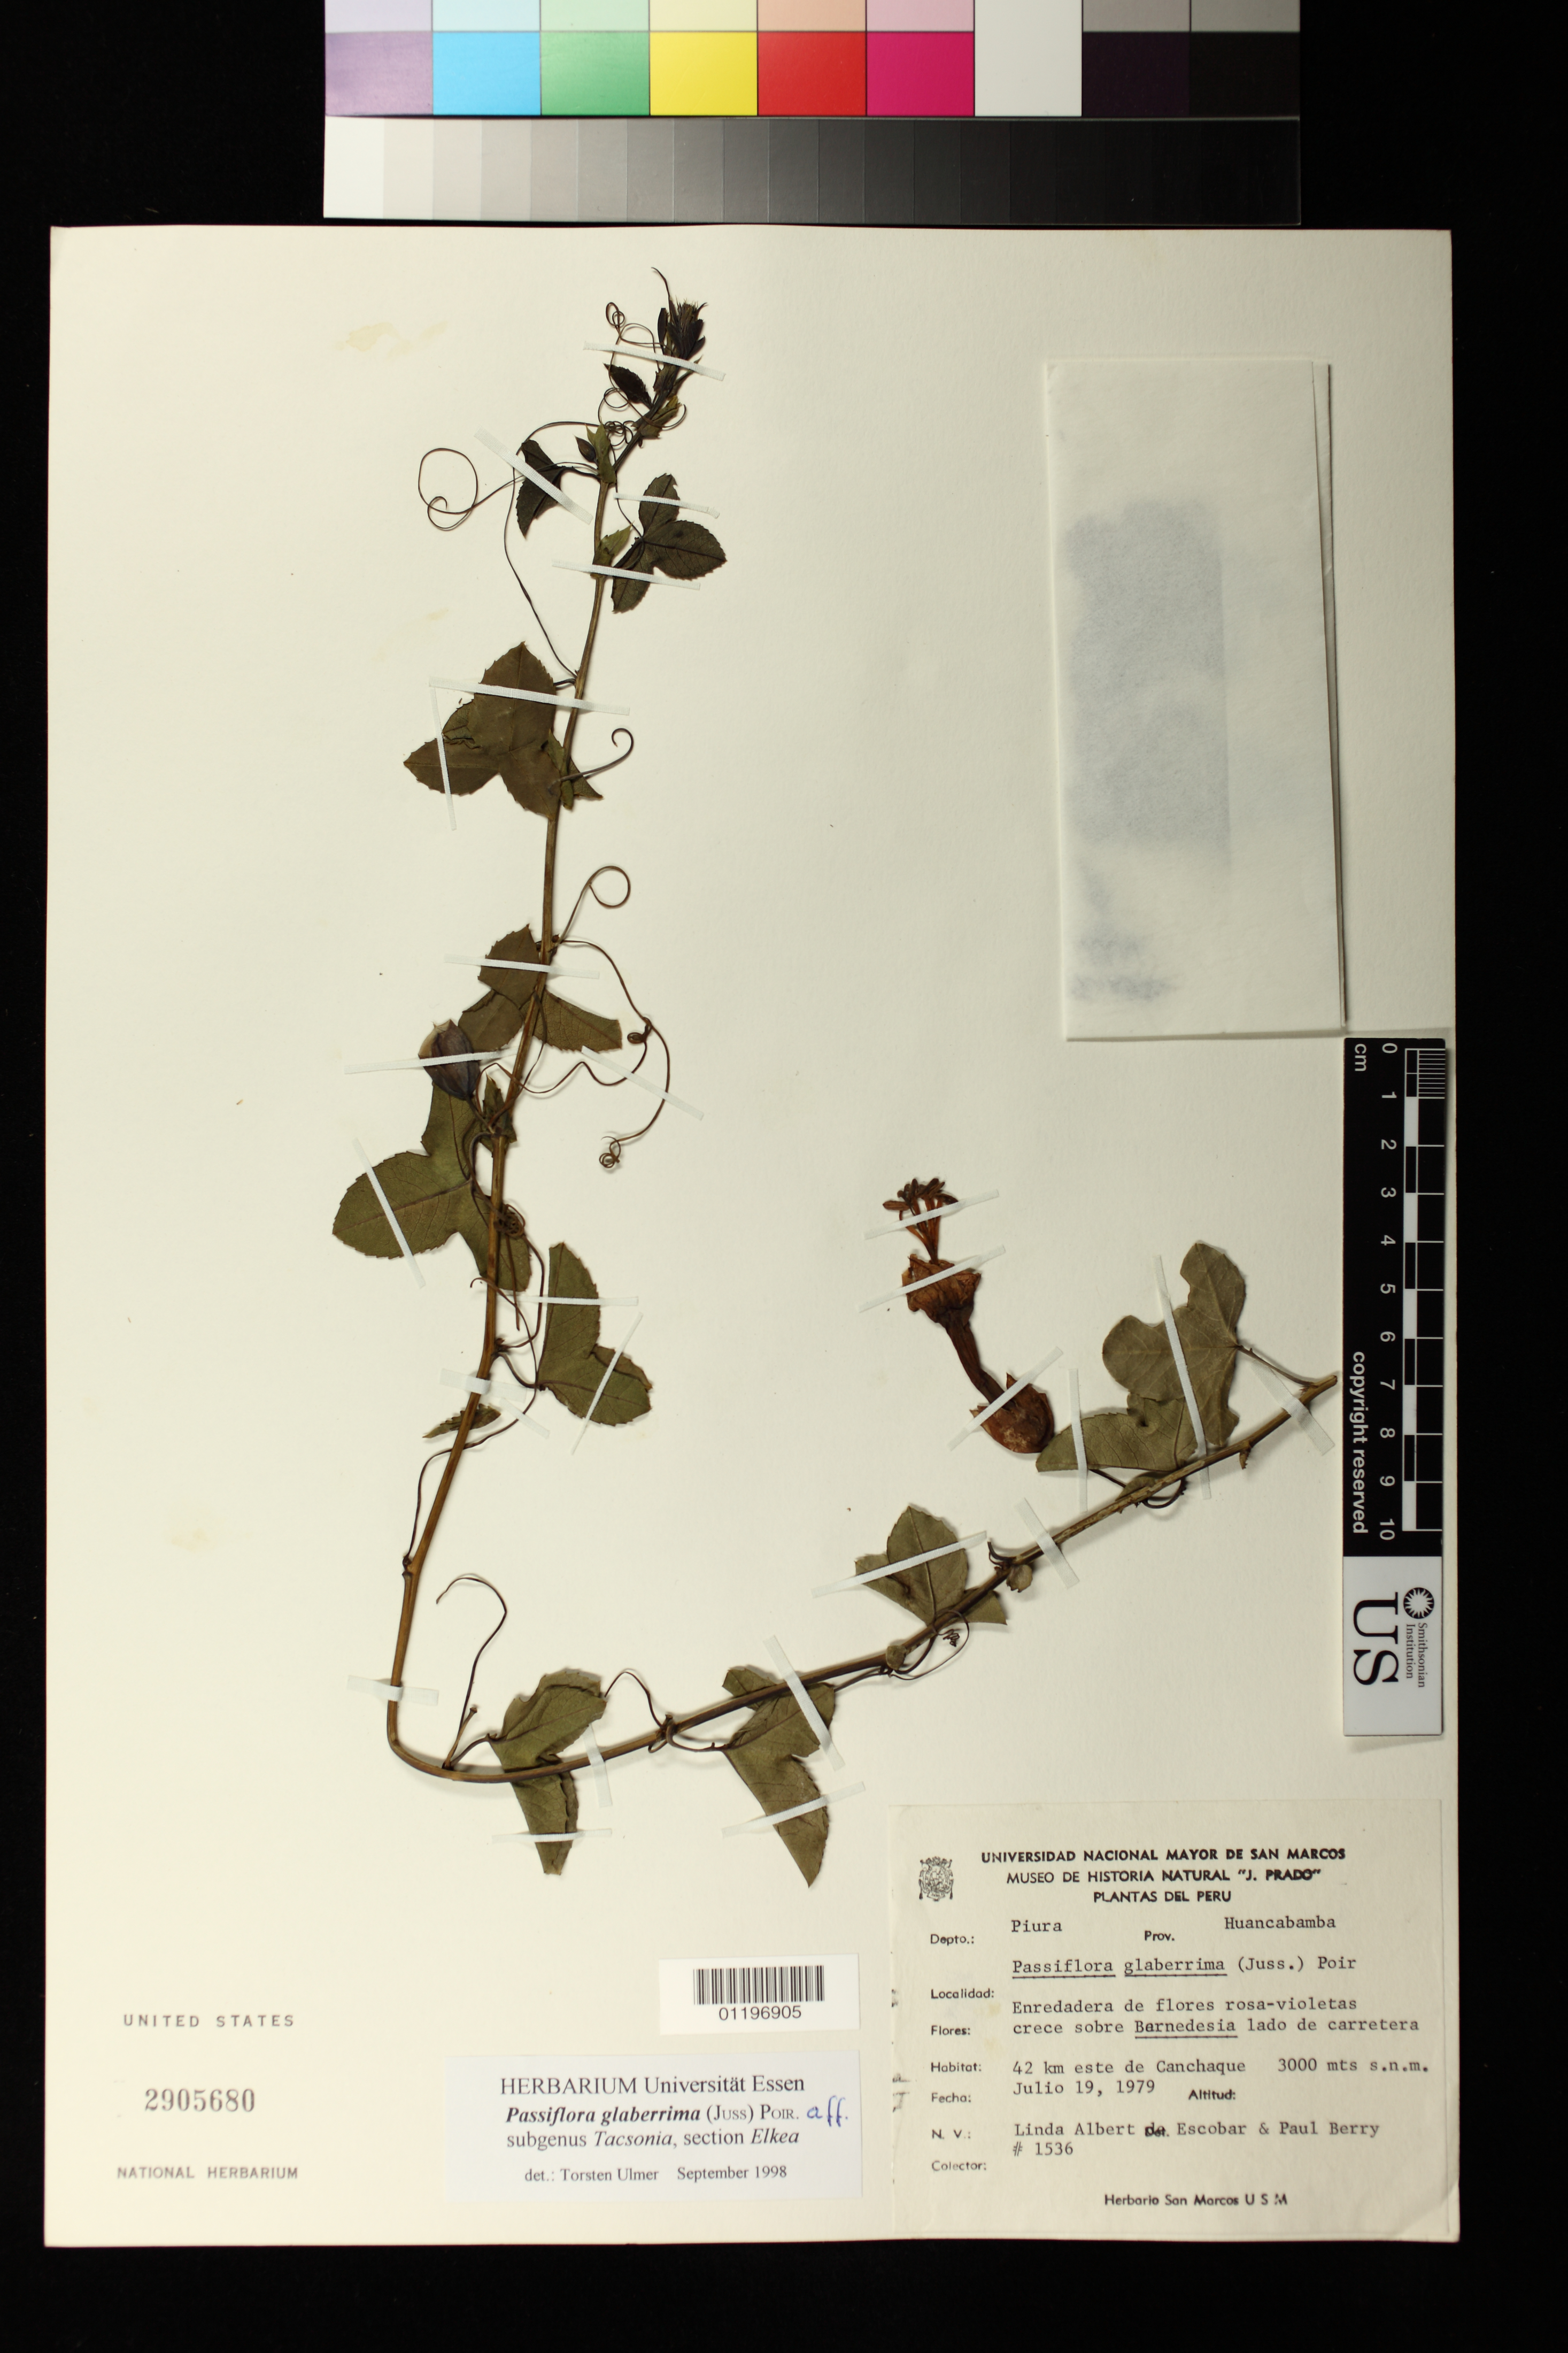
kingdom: Plantae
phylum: Tracheophyta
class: Magnoliopsida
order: Malpighiales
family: Passifloraceae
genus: Passiflora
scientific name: Passiflora glaberrima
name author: (Juss.) Poir.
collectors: L. K. de Escobar & P. E. Berry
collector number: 1536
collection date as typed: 19 Jul 1979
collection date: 1979-07-19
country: Peru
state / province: Piura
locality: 42 km este of Canchaque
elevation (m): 3000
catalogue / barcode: US 2905680